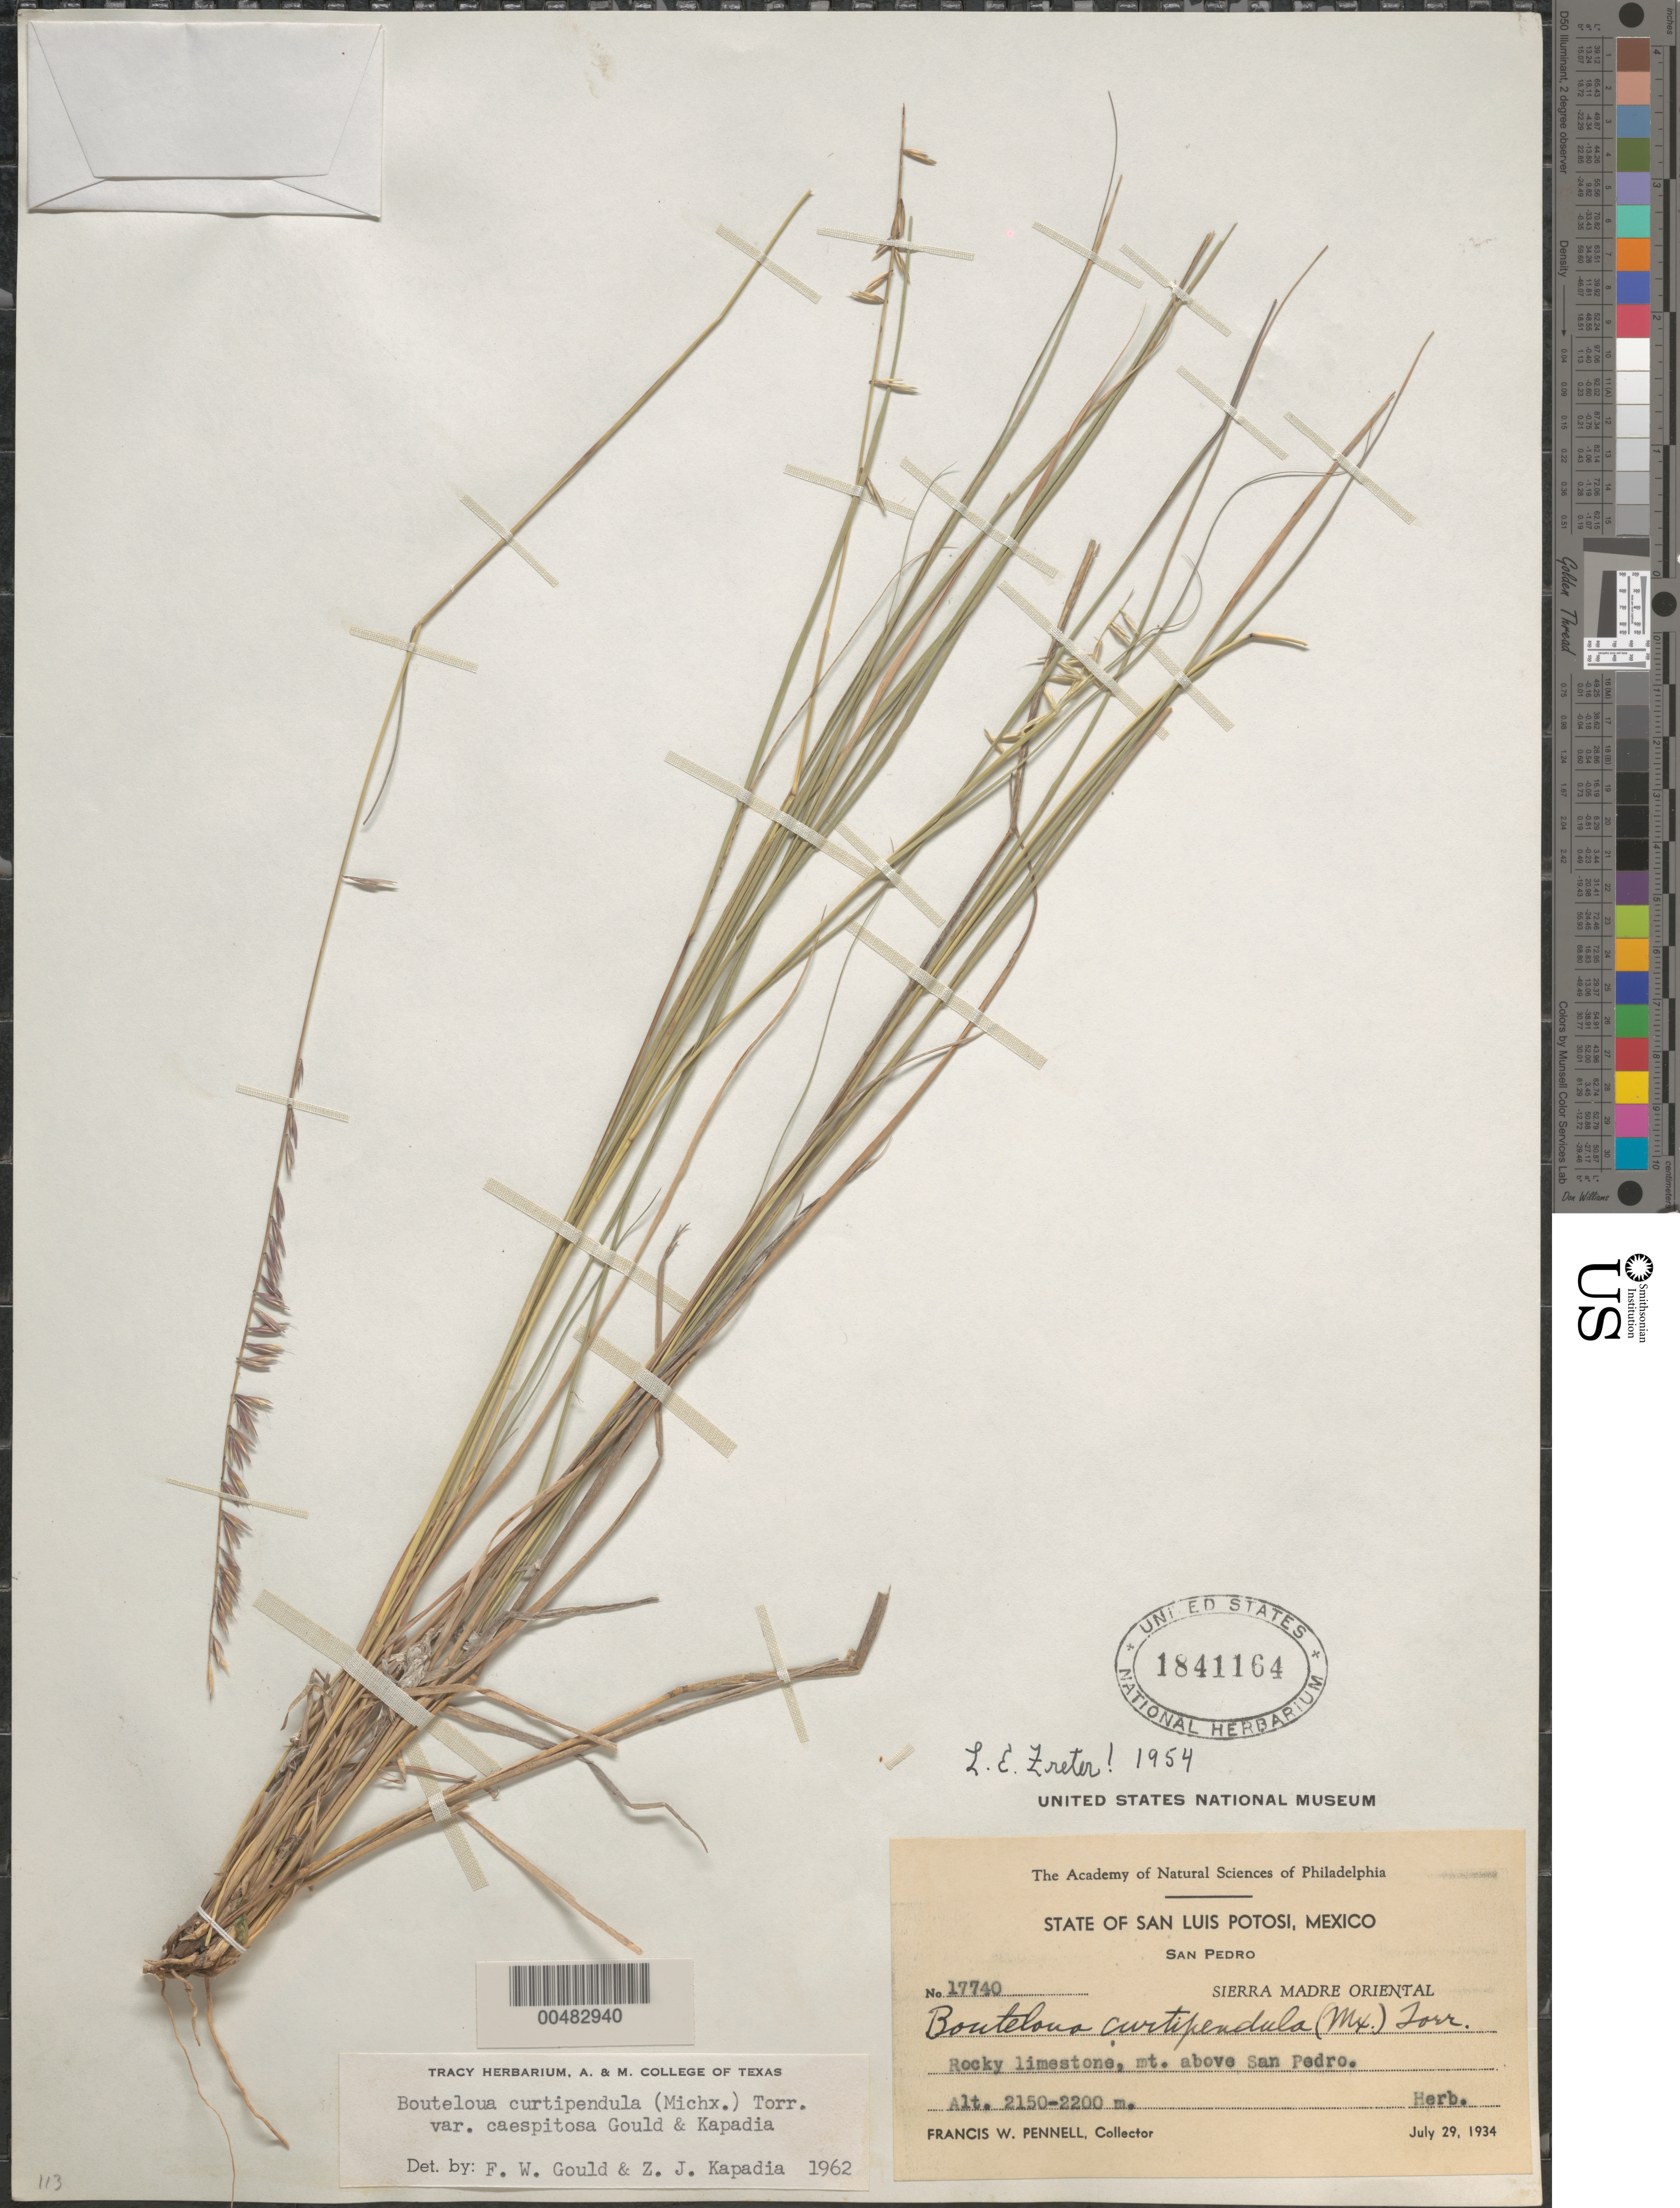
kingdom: Plantae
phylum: Tracheophyta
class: Liliopsida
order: Poales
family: Poaceae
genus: Bouteloua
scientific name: Bouteloua curtipendula var. caespitosa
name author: Gould & Kapadia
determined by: Gould, F. W.; Kapadia, Zarir J.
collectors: F. W. Pennell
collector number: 17740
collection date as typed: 29 Jul 1934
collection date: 1934-07-29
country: Mexico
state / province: San Luis Potosi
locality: San Pedro, Sierra Madre Occidental, mountain above San Pedro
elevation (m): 2150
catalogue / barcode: US 1841164